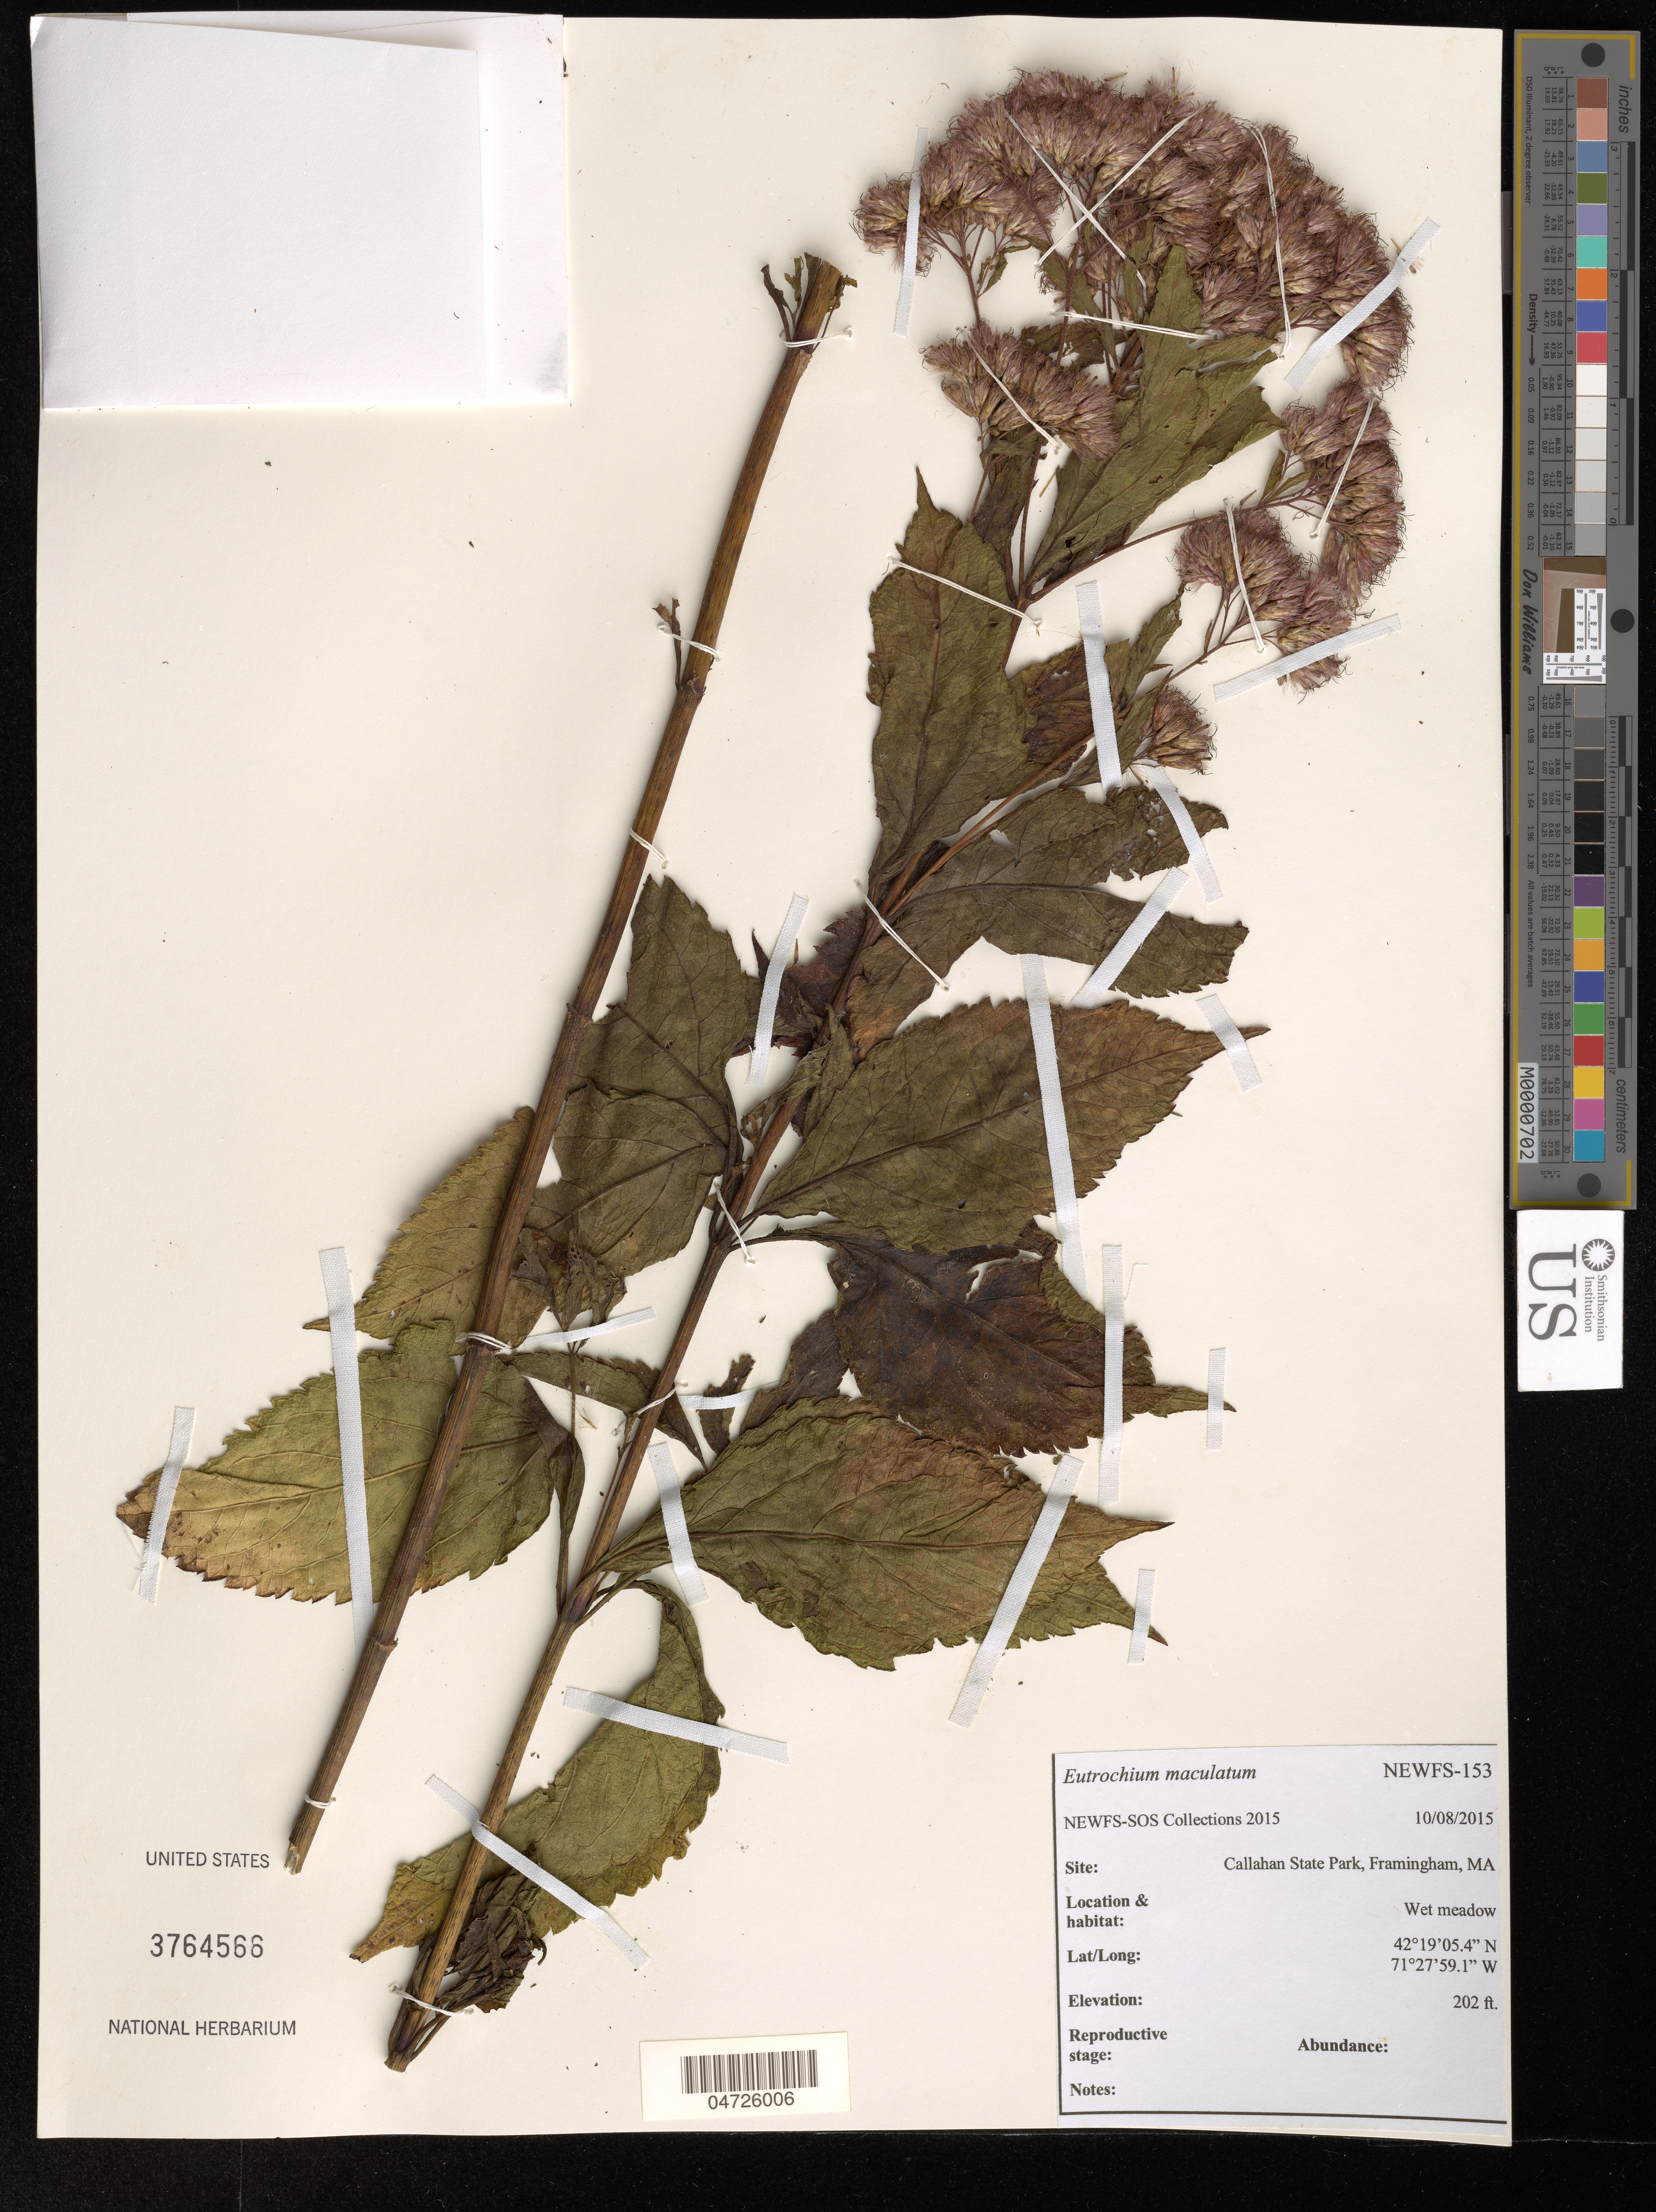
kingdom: Plantae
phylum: Tracheophyta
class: Magnoliopsida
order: Asterales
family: Asteraceae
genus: Eutrochium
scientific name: Eutrochium maculatum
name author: (L.) E.E. Lamont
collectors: NEWFS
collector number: NEWFS-153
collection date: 2015-10-08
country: United States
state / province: Massachusetts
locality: Site: Callahan State Park, Framingham.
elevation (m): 62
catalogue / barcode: US 3764566